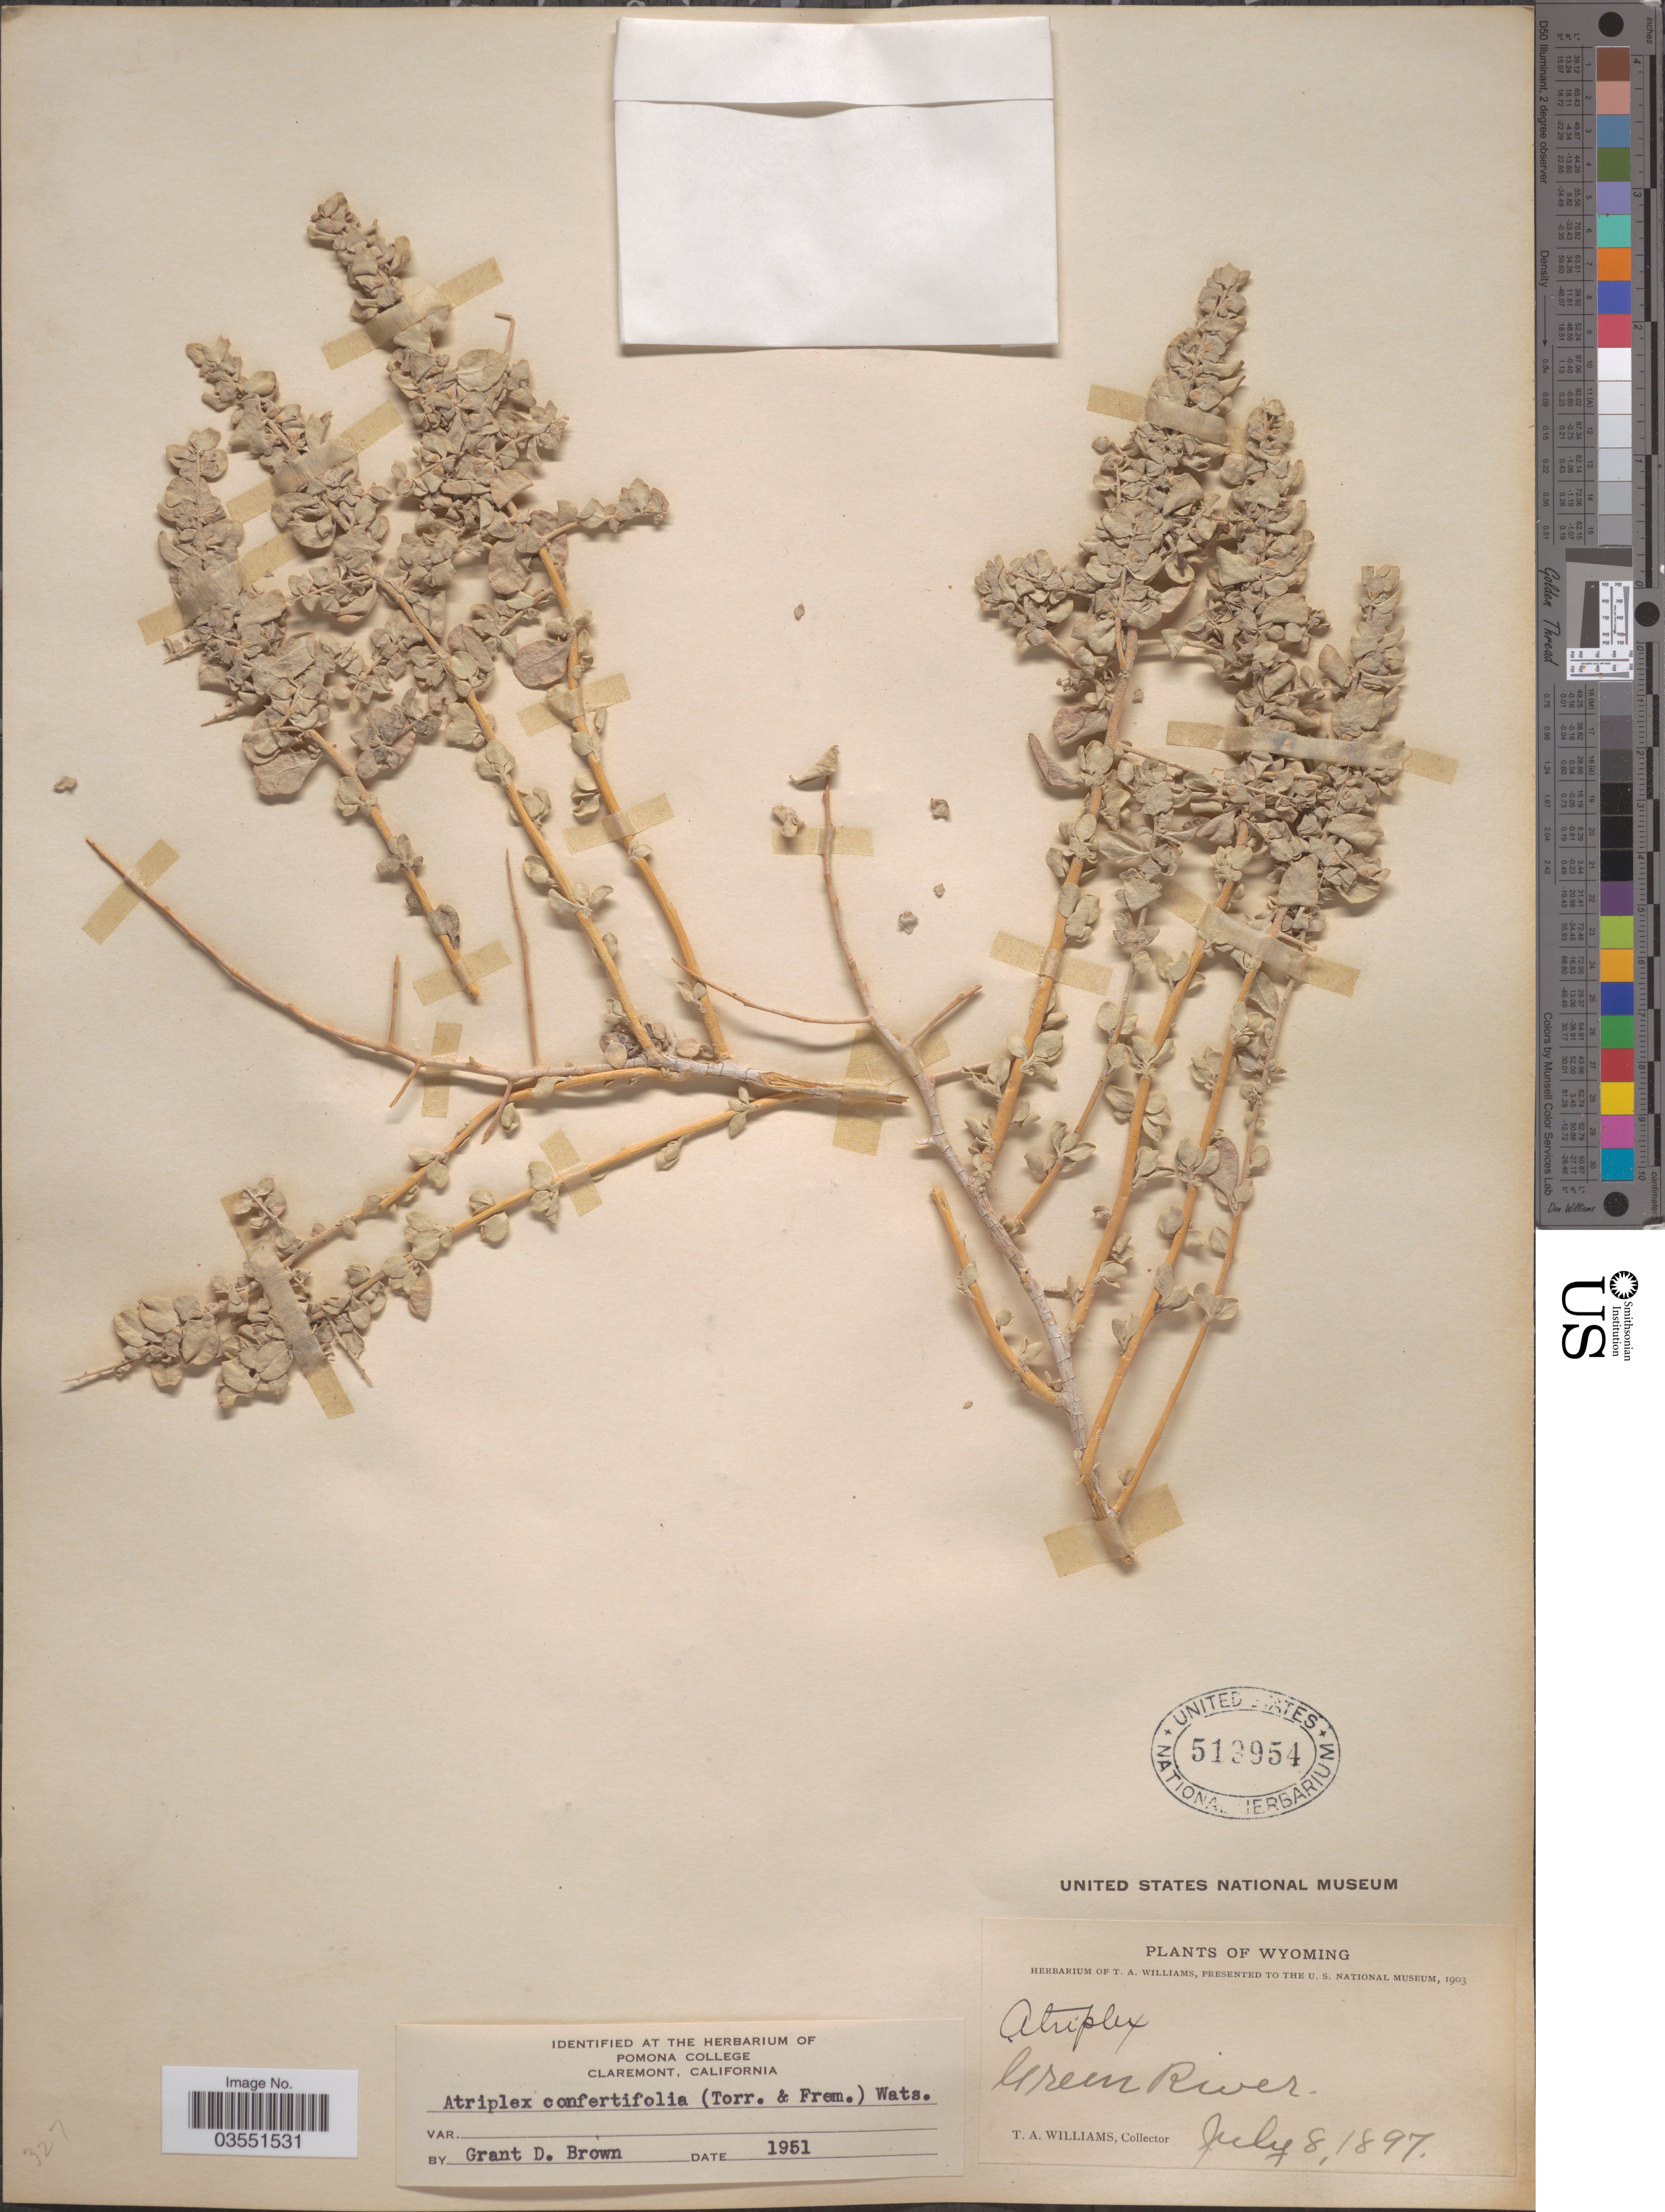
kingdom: Plantae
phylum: Tracheophyta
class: Magnoliopsida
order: Caryophyllales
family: Amaranthaceae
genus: Atriplex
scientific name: Atriplex confertifolia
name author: (Torr. & Frém.) S. Watson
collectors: T. Williams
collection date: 1897-07-08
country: United States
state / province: Wyoming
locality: Green River.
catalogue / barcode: US 519954